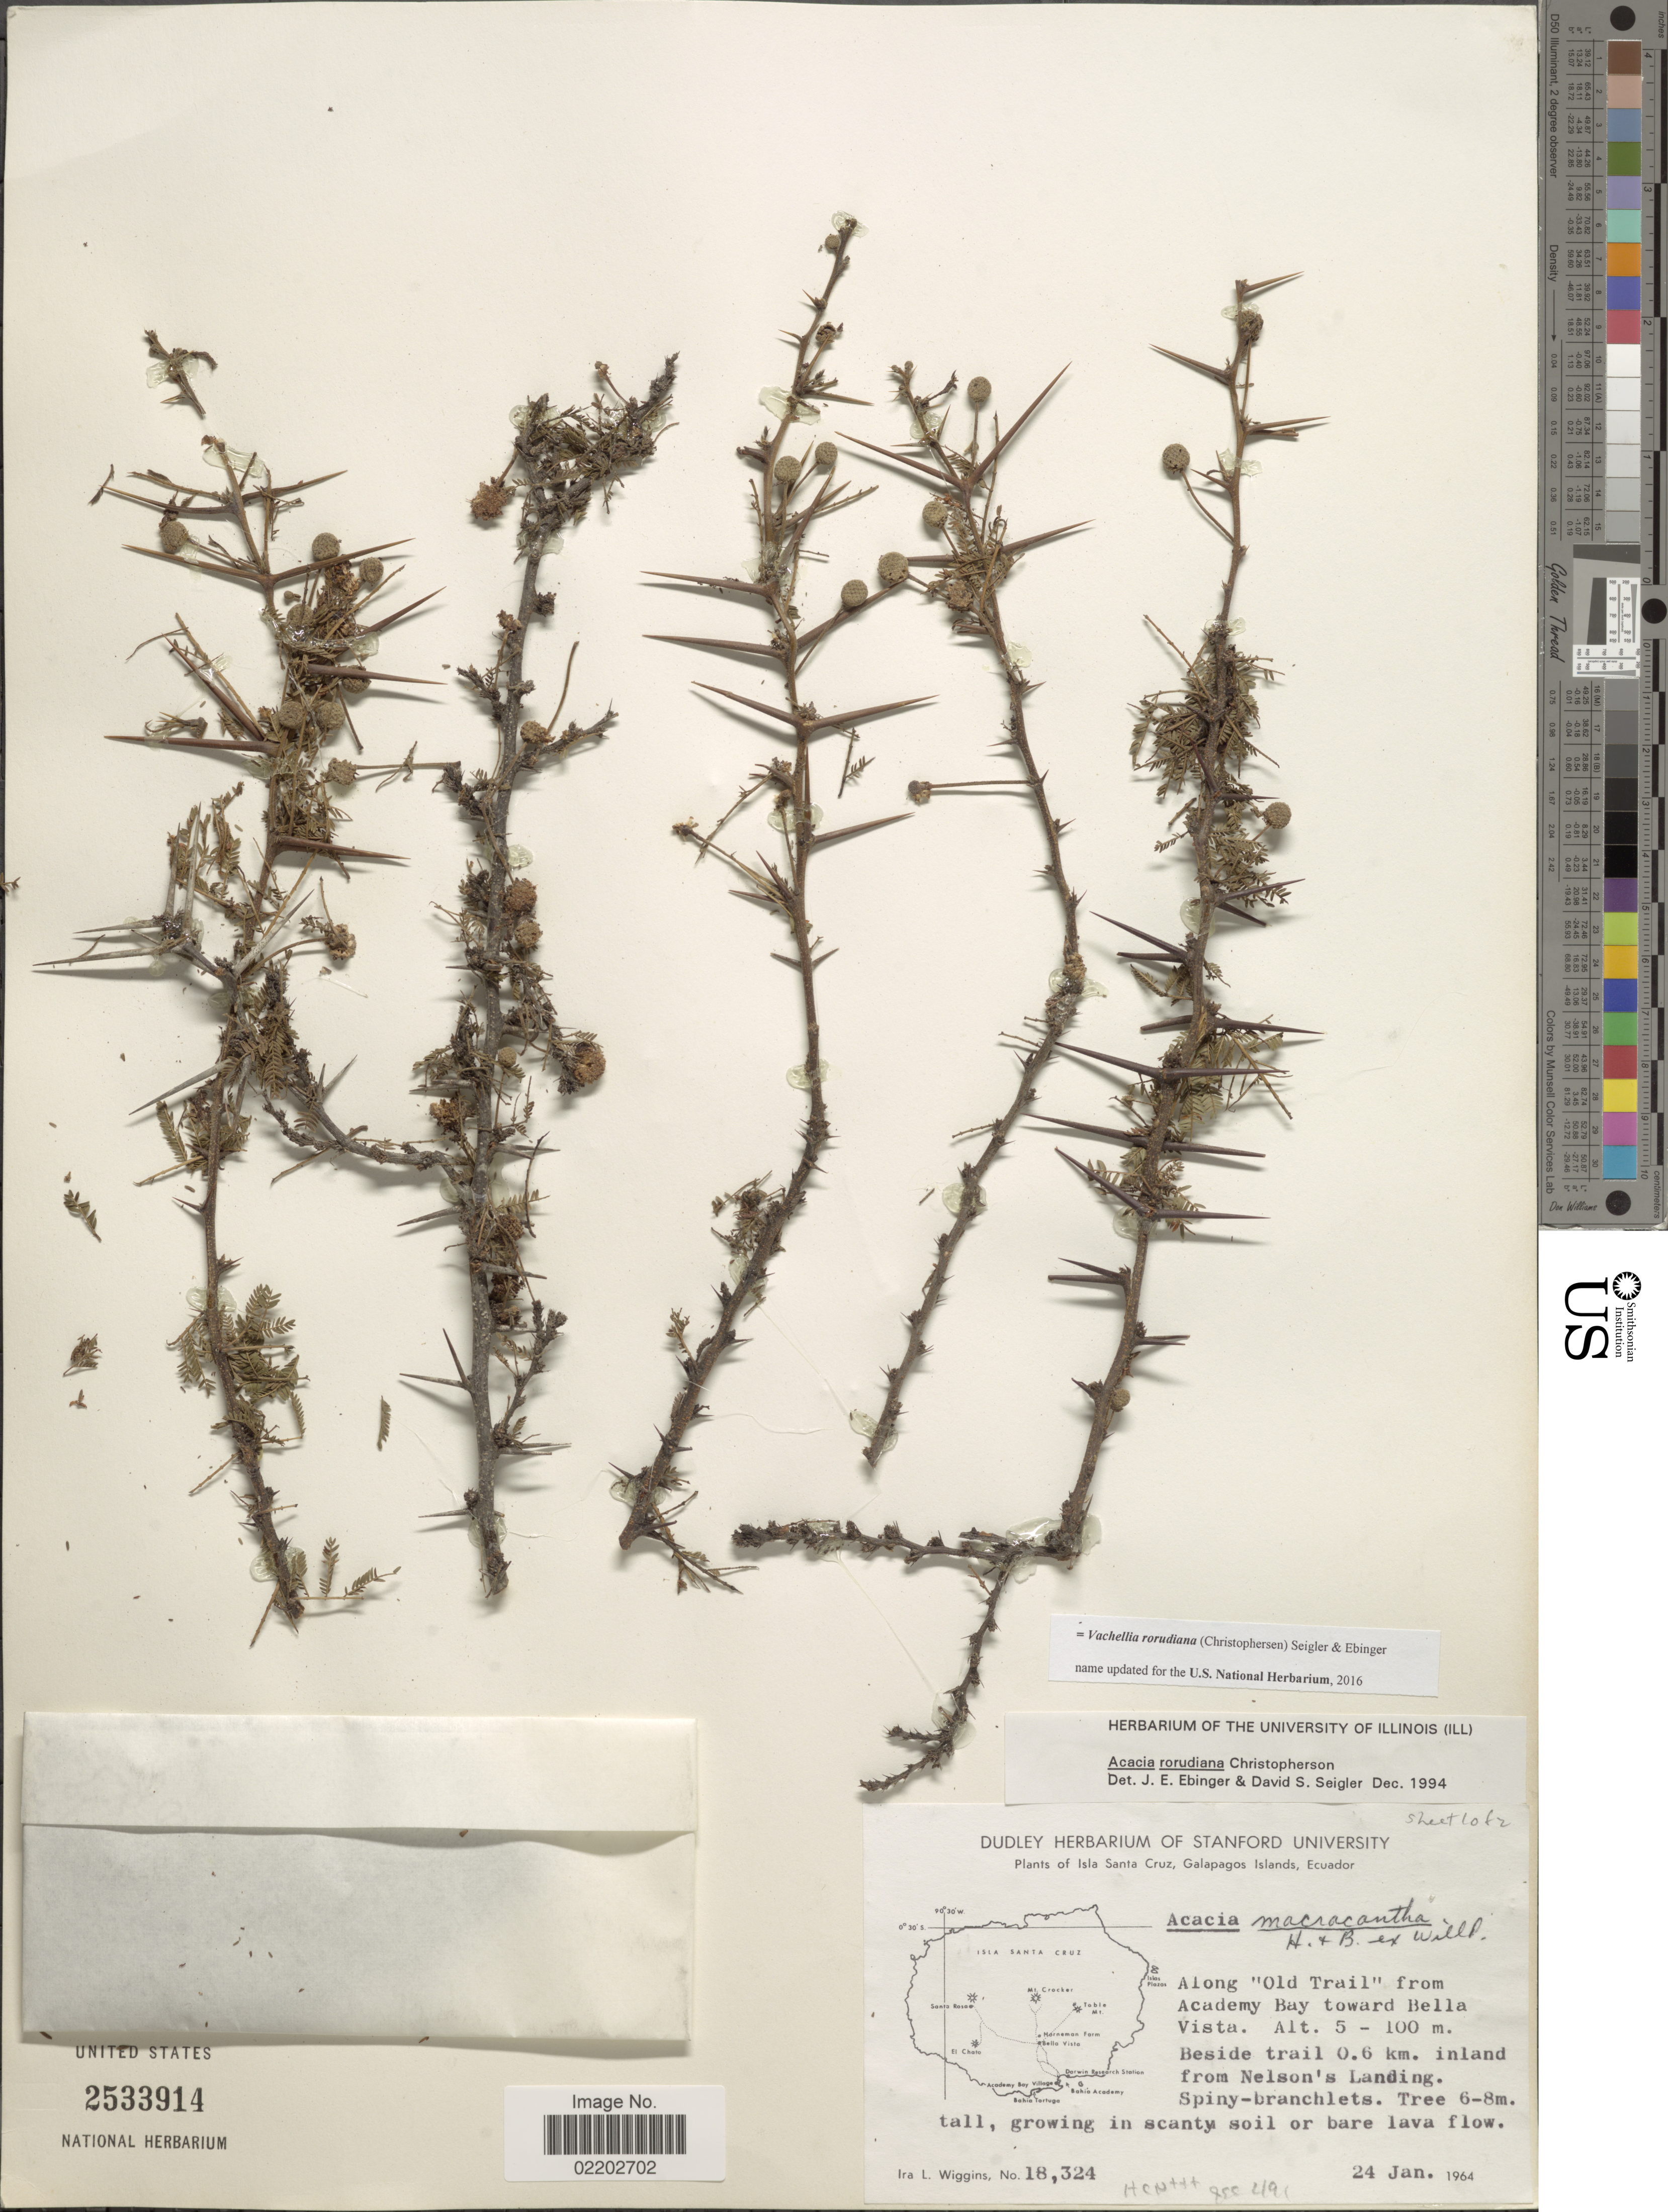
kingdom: Plantae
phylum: Tracheophyta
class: Magnoliopsida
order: Fabales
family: Fabaceae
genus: Vachellia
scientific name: Vachellia rorudiana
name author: (Christoph.) Seigler & Ebinger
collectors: I. L. Wiggins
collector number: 18324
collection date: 1964-01-24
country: Ecuador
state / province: Colón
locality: Isla Santa Cruz, Galapagos Islands, along "Old Trail" from Academy Bay toward Bella Vista, beside trail 0.6 km. inland from Nelson's Landing, Spiny-branchlets, growing in scanty soil or bare lava flow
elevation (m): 5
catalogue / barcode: US 2533914